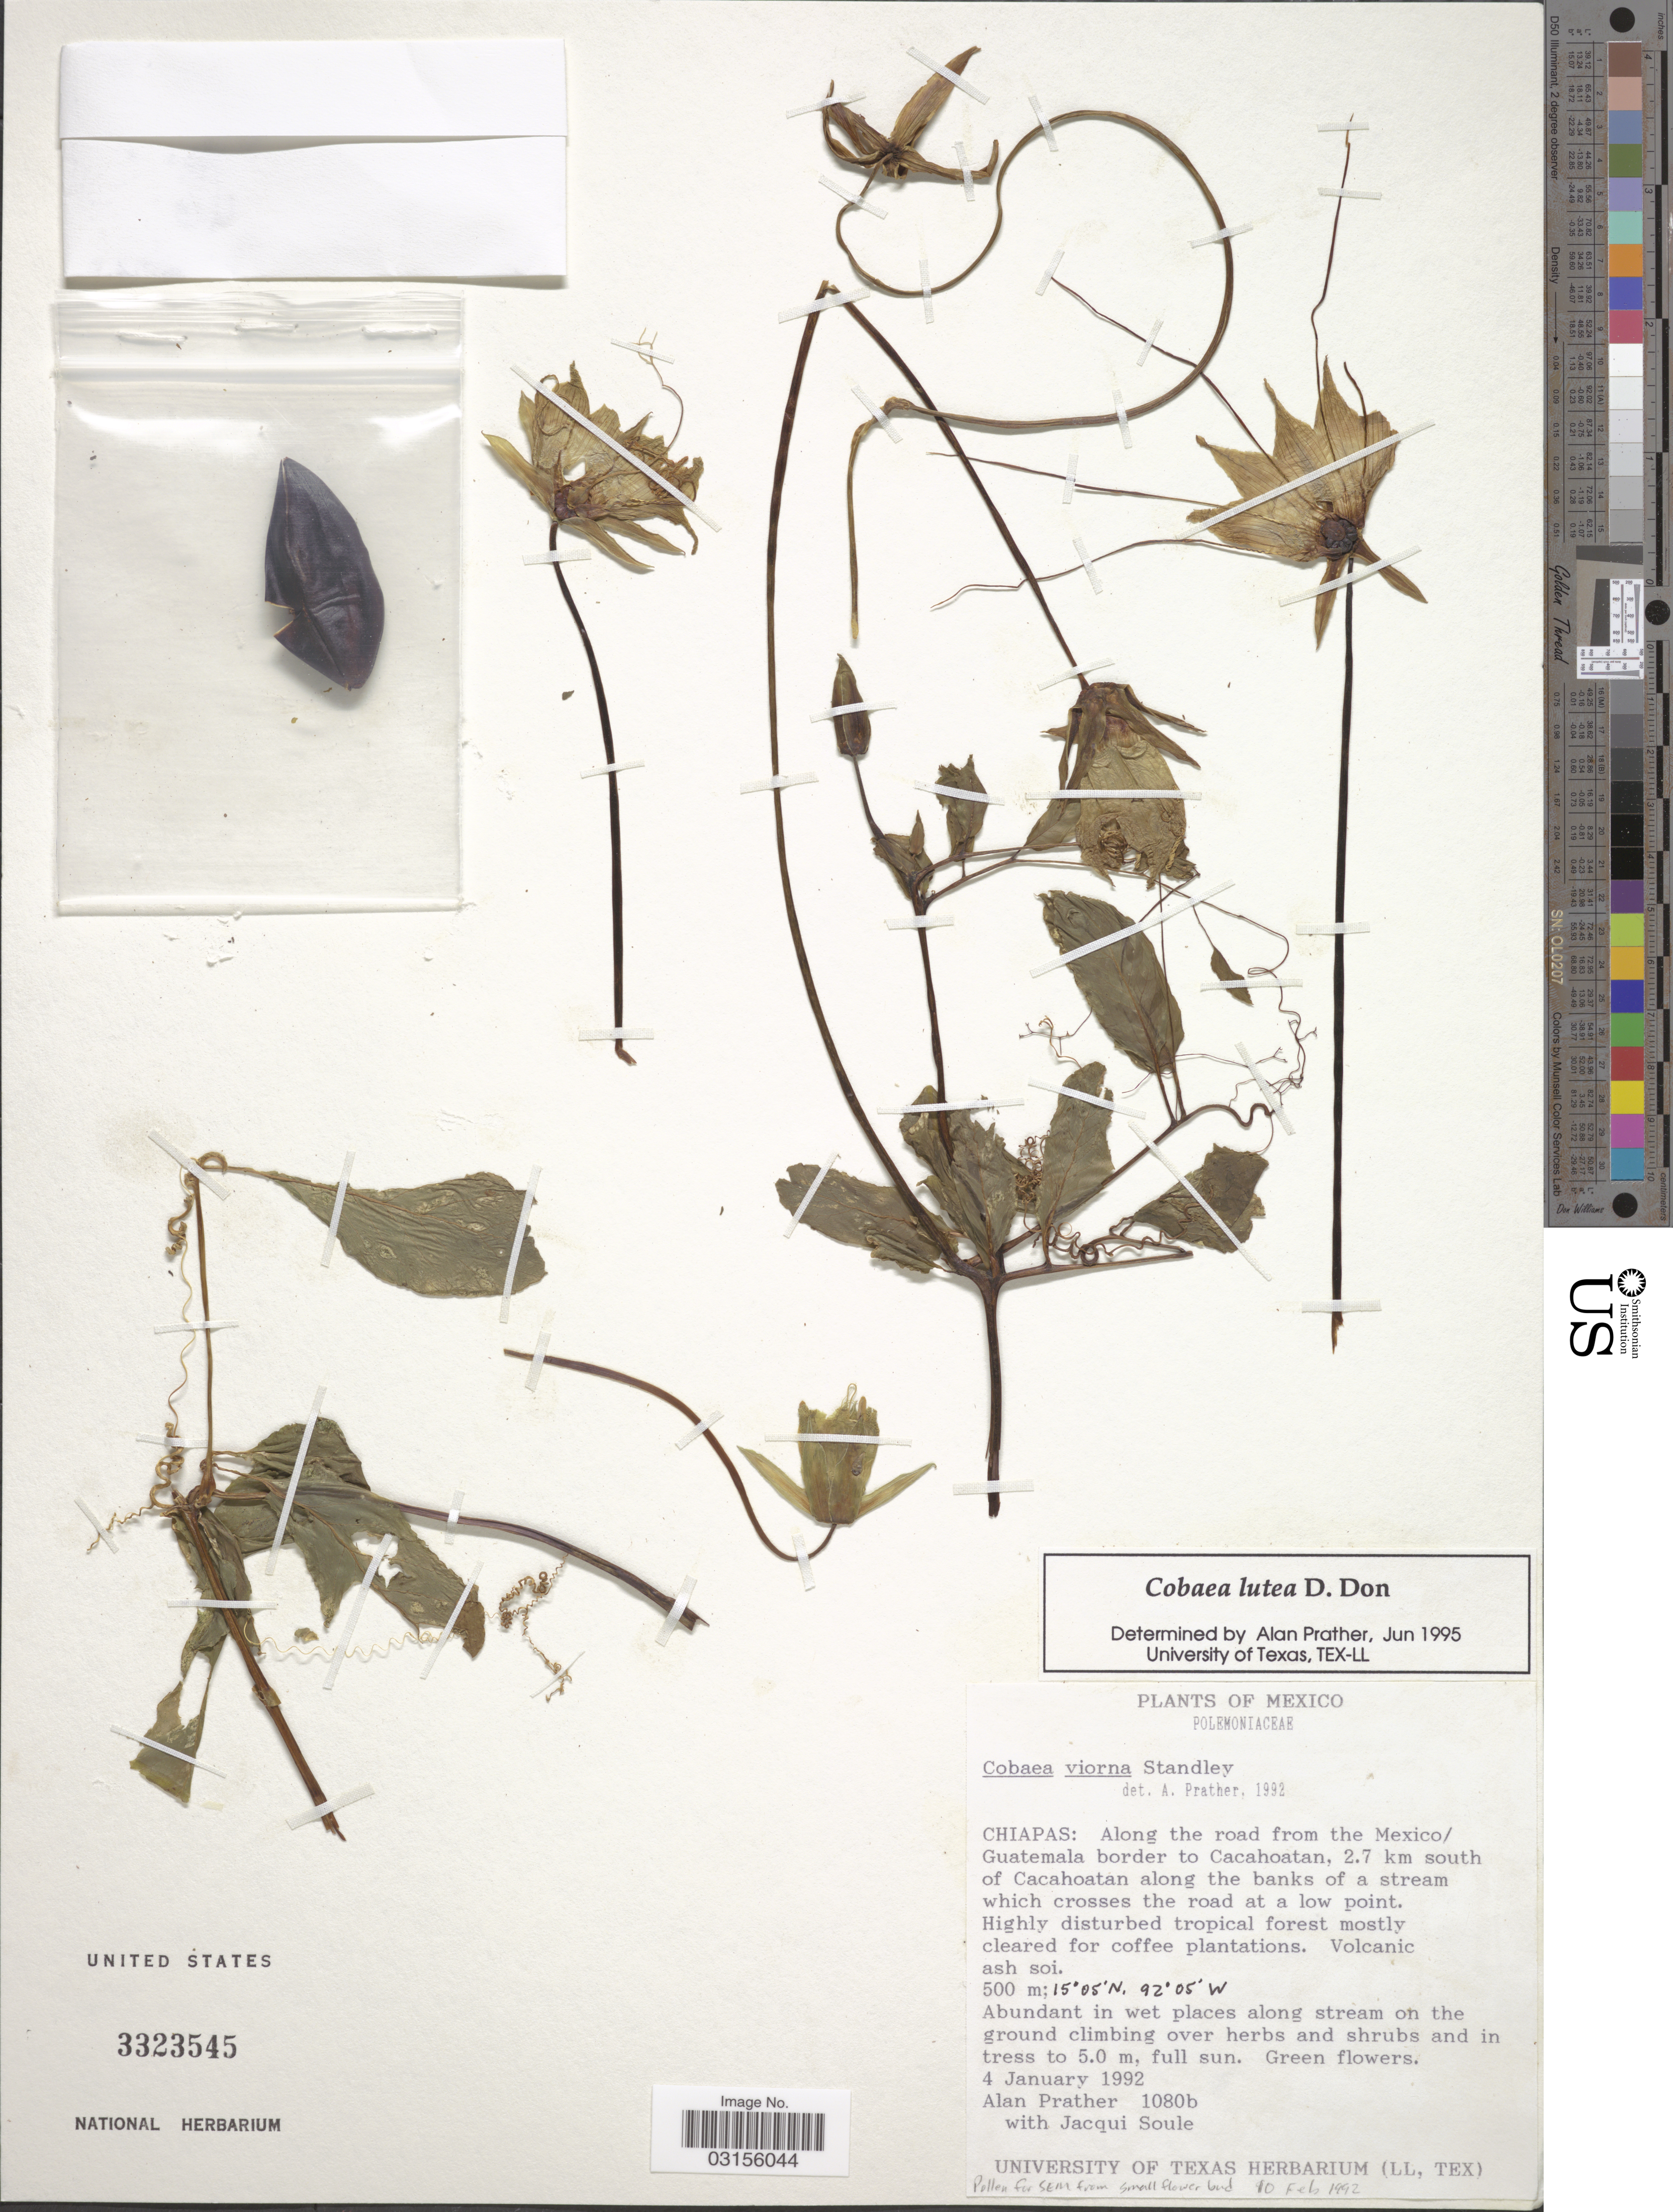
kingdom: Plantae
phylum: Tracheophyta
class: Magnoliopsida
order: Ericales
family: Polemoniaceae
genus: Cobaea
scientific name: Cobaea lutea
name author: D. Don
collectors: L. A. Prather & J. Soule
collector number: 1080b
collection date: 1992-01-04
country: Mexico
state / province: Chiapas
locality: Along the road from the Mexico/Guatemala border to Cacahoatan, 2.7 km south of Cacahoatan along the banks of a stream which crosses the road at a low point.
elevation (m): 500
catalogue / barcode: US 3323545